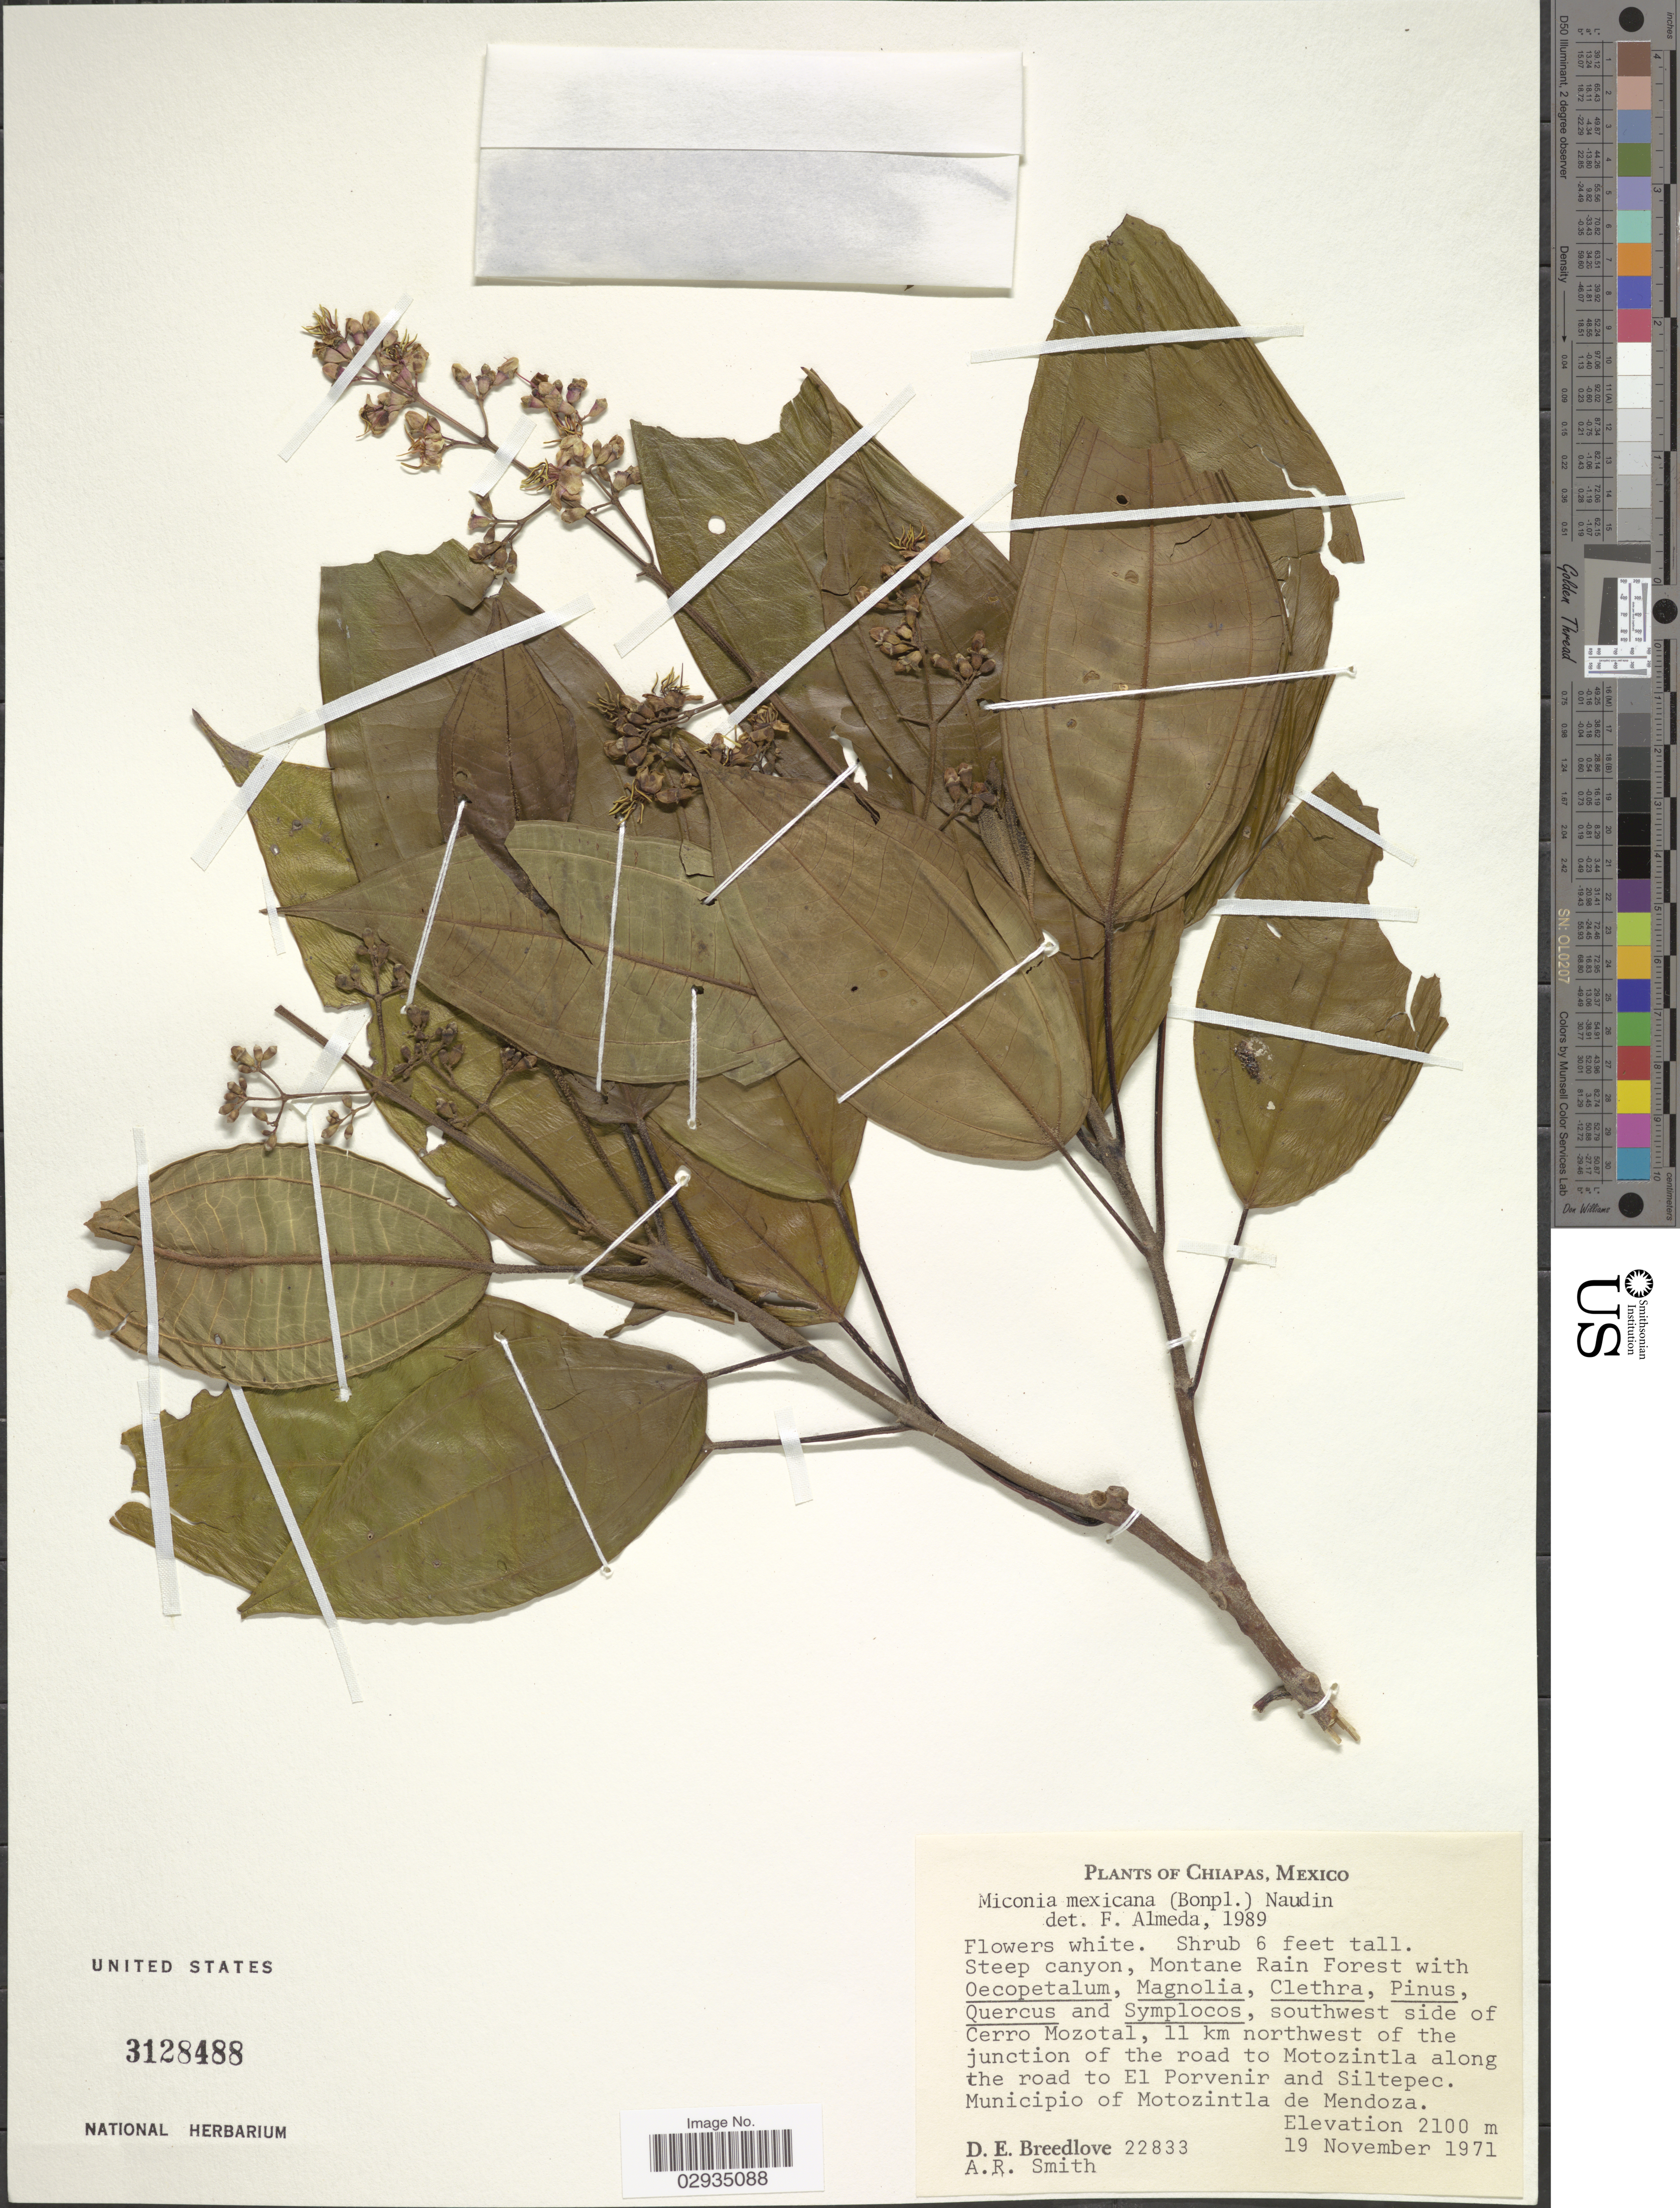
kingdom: Plantae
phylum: Tracheophyta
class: Magnoliopsida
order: Myrtales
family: Melastomataceae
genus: Miconia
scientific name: Miconia mexicana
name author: (Bonpl.) Naudin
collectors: D. E. Breedlove & A. R. Smith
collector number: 22833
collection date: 1971-11-19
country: Mexico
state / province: Chiapas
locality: Southwest side of Cerro Mozotal, 11 km northwest of the junction of the road to Motozintla along the road to El Porvenir and Siltepec. Municipio of Motozintla de Mendoza.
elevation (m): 2100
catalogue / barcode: US 3128488